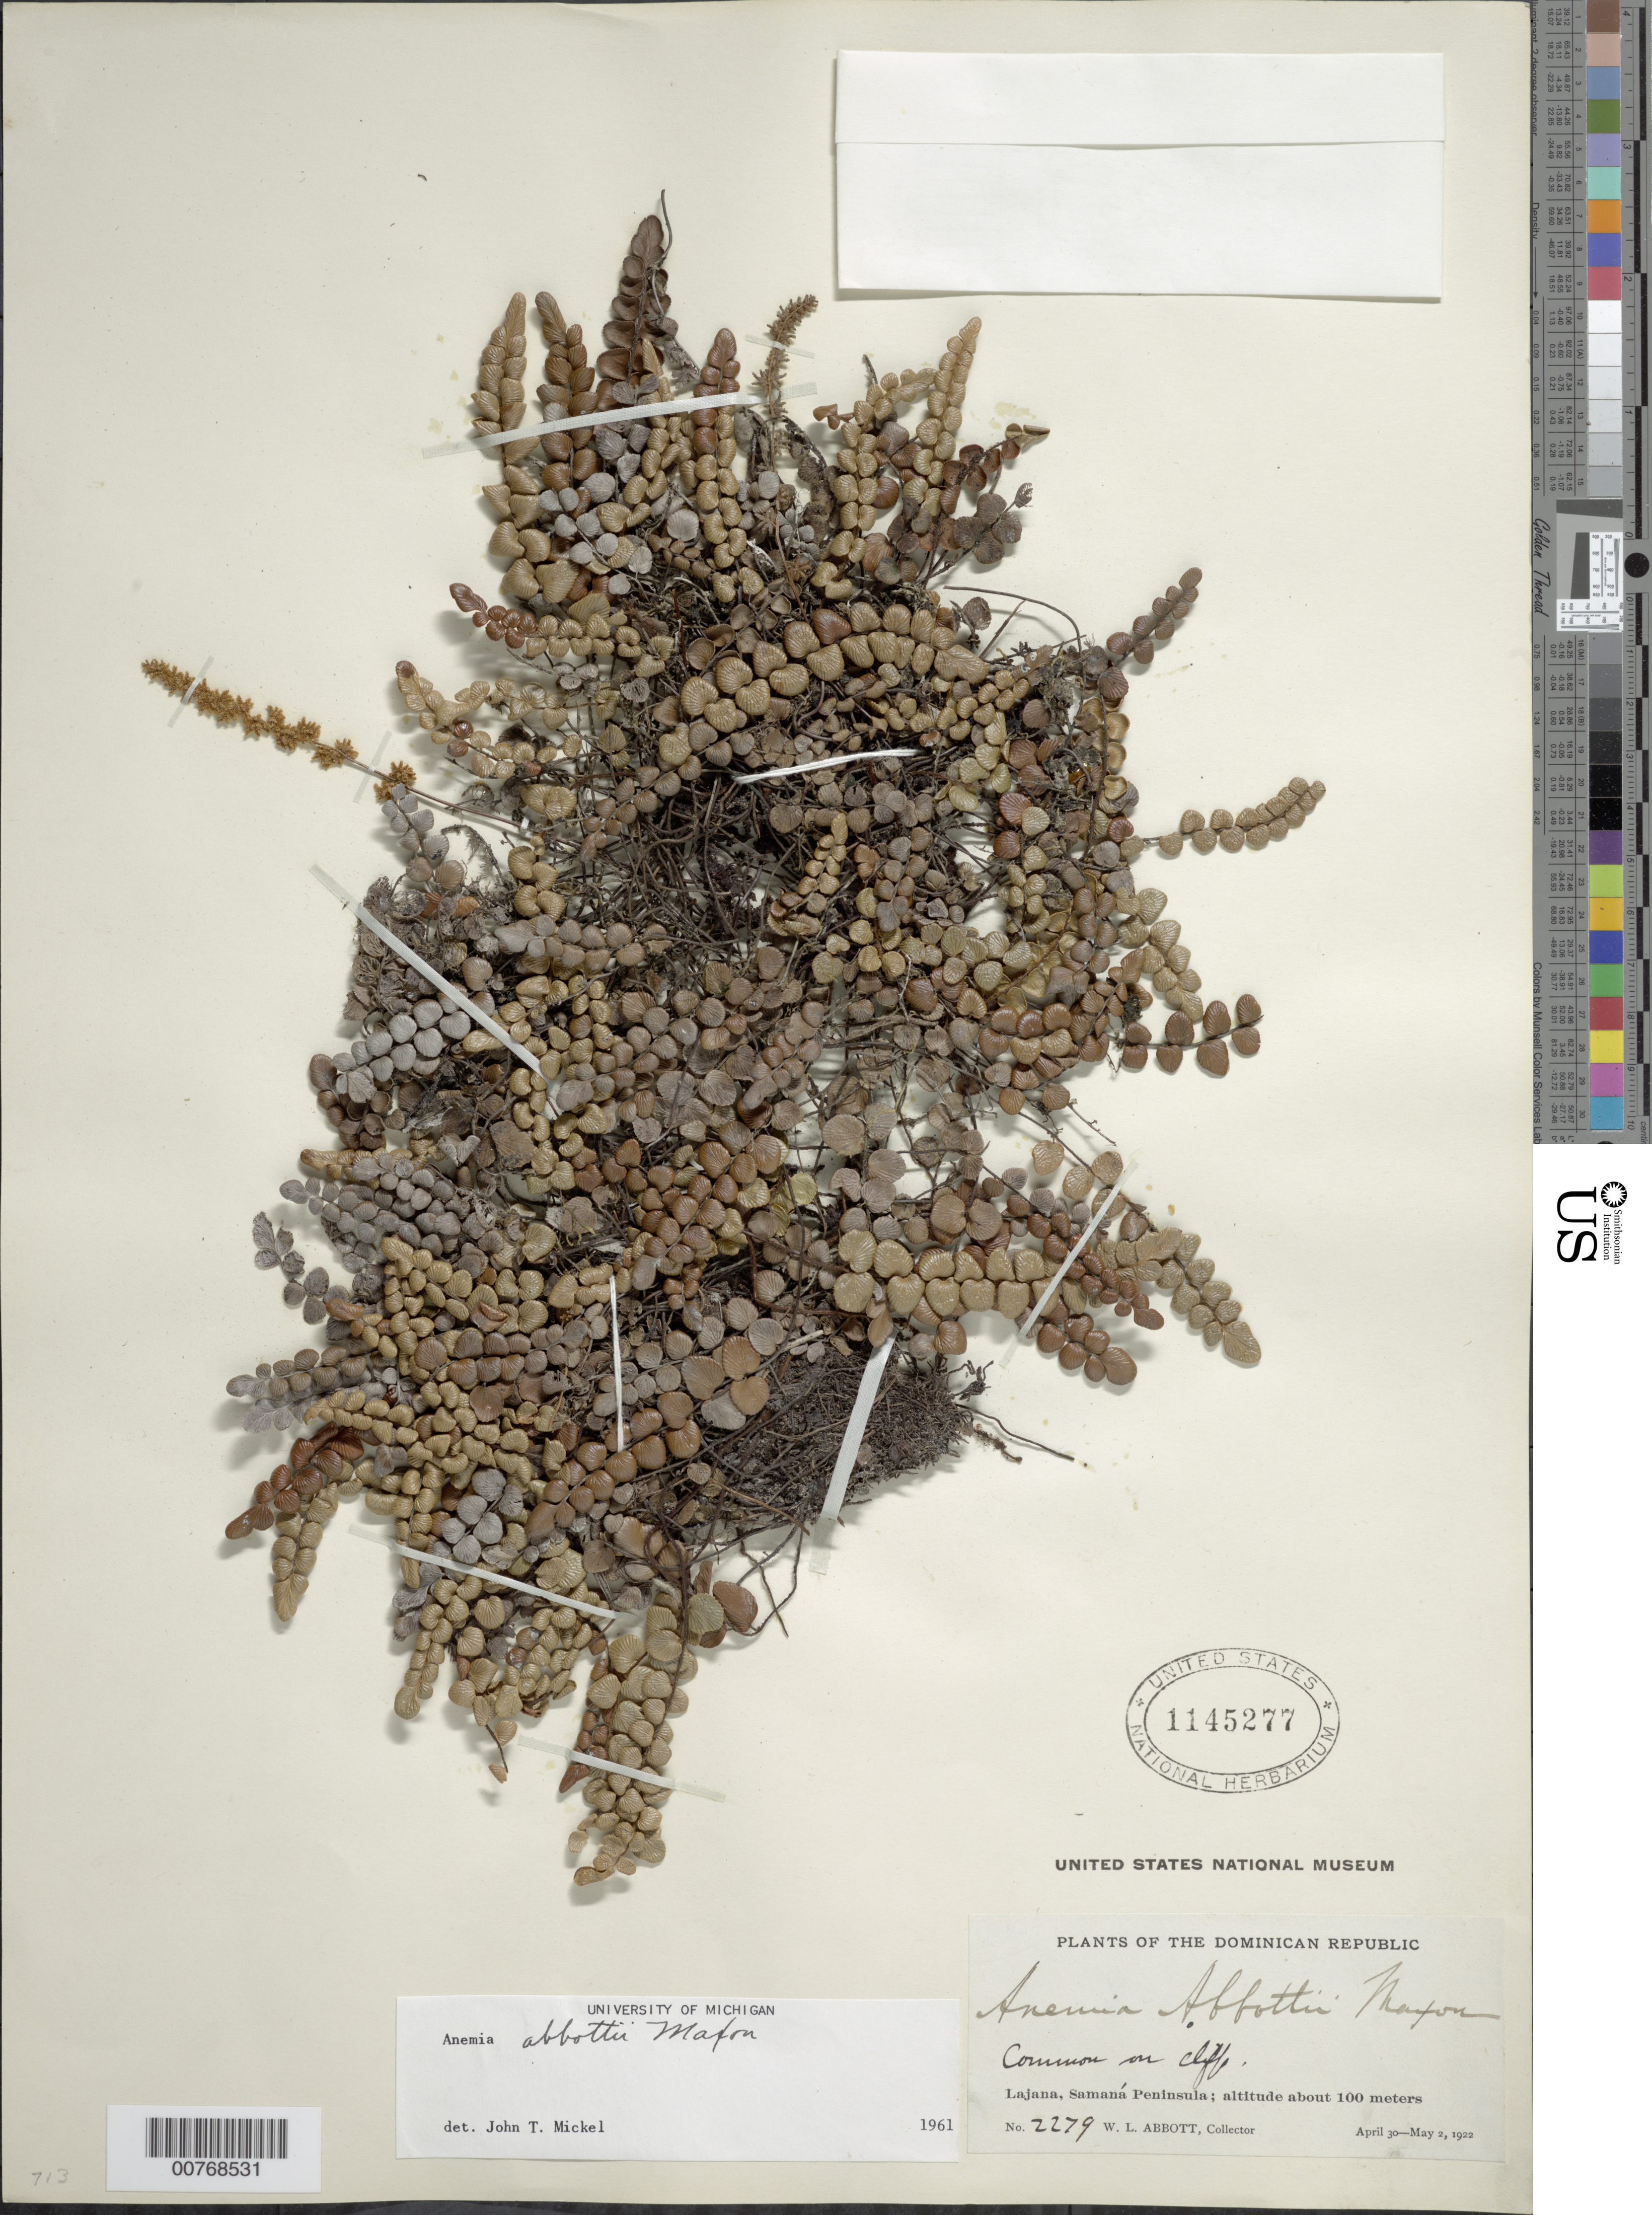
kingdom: Plantae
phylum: Tracheophyta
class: Polypodiopsida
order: Schizaeales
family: Anemiaceae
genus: Anemia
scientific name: Anemia abbottii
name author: Maxon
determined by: Mickel, J. T., (NY), New York Botanical Garden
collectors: W. L. Abbott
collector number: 2279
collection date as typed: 30 Apr 1922 02 May 1922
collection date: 1922-04-30/1922-05-02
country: Dominican Republic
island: Hispaniola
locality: Lajana, Samaná Peninsula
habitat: Common on cliff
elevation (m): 100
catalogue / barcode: US 1145277